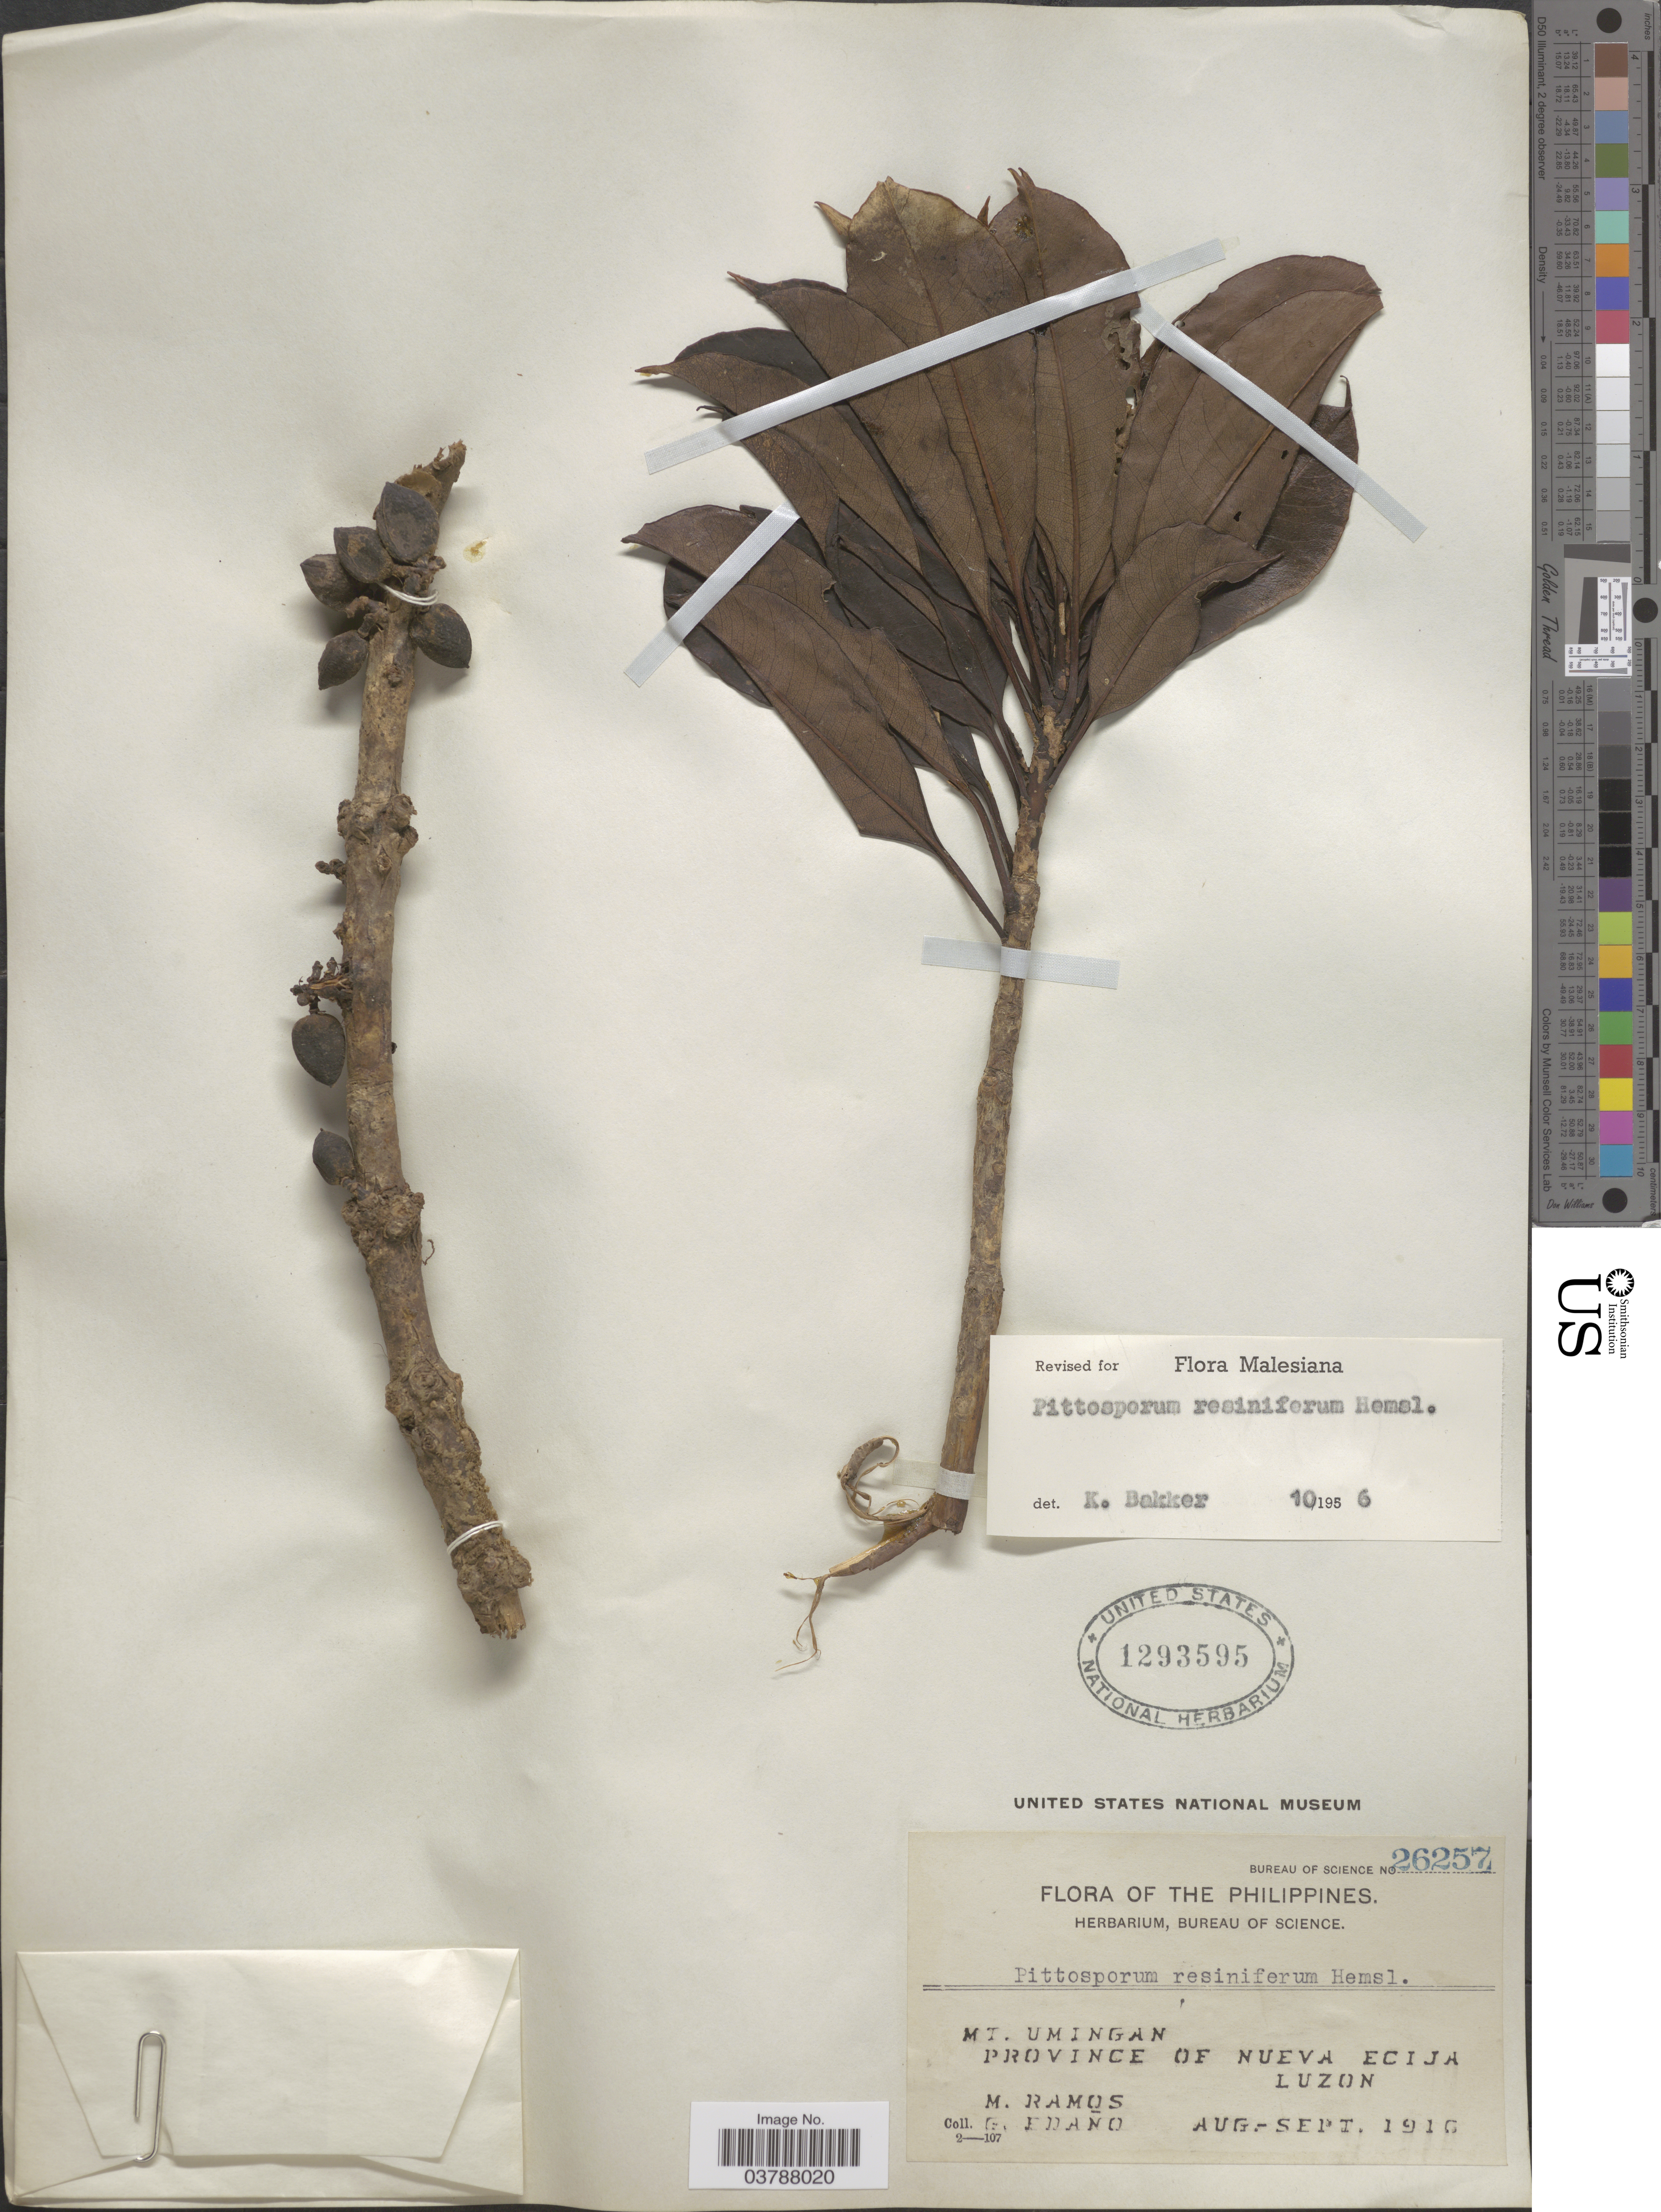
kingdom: Plantae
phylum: Tracheophyta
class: Magnoliopsida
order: Apiales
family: Pittosporaceae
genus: Pittosporum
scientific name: Pittosporum resiniferum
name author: Hemsl.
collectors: M. Ramos & G. Edaño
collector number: Bureau of Science 26257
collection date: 1916-08/1916-09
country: Philippines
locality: Mt. Umingan, Province of Nueva Ecija, Luzon.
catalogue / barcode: US 1293595